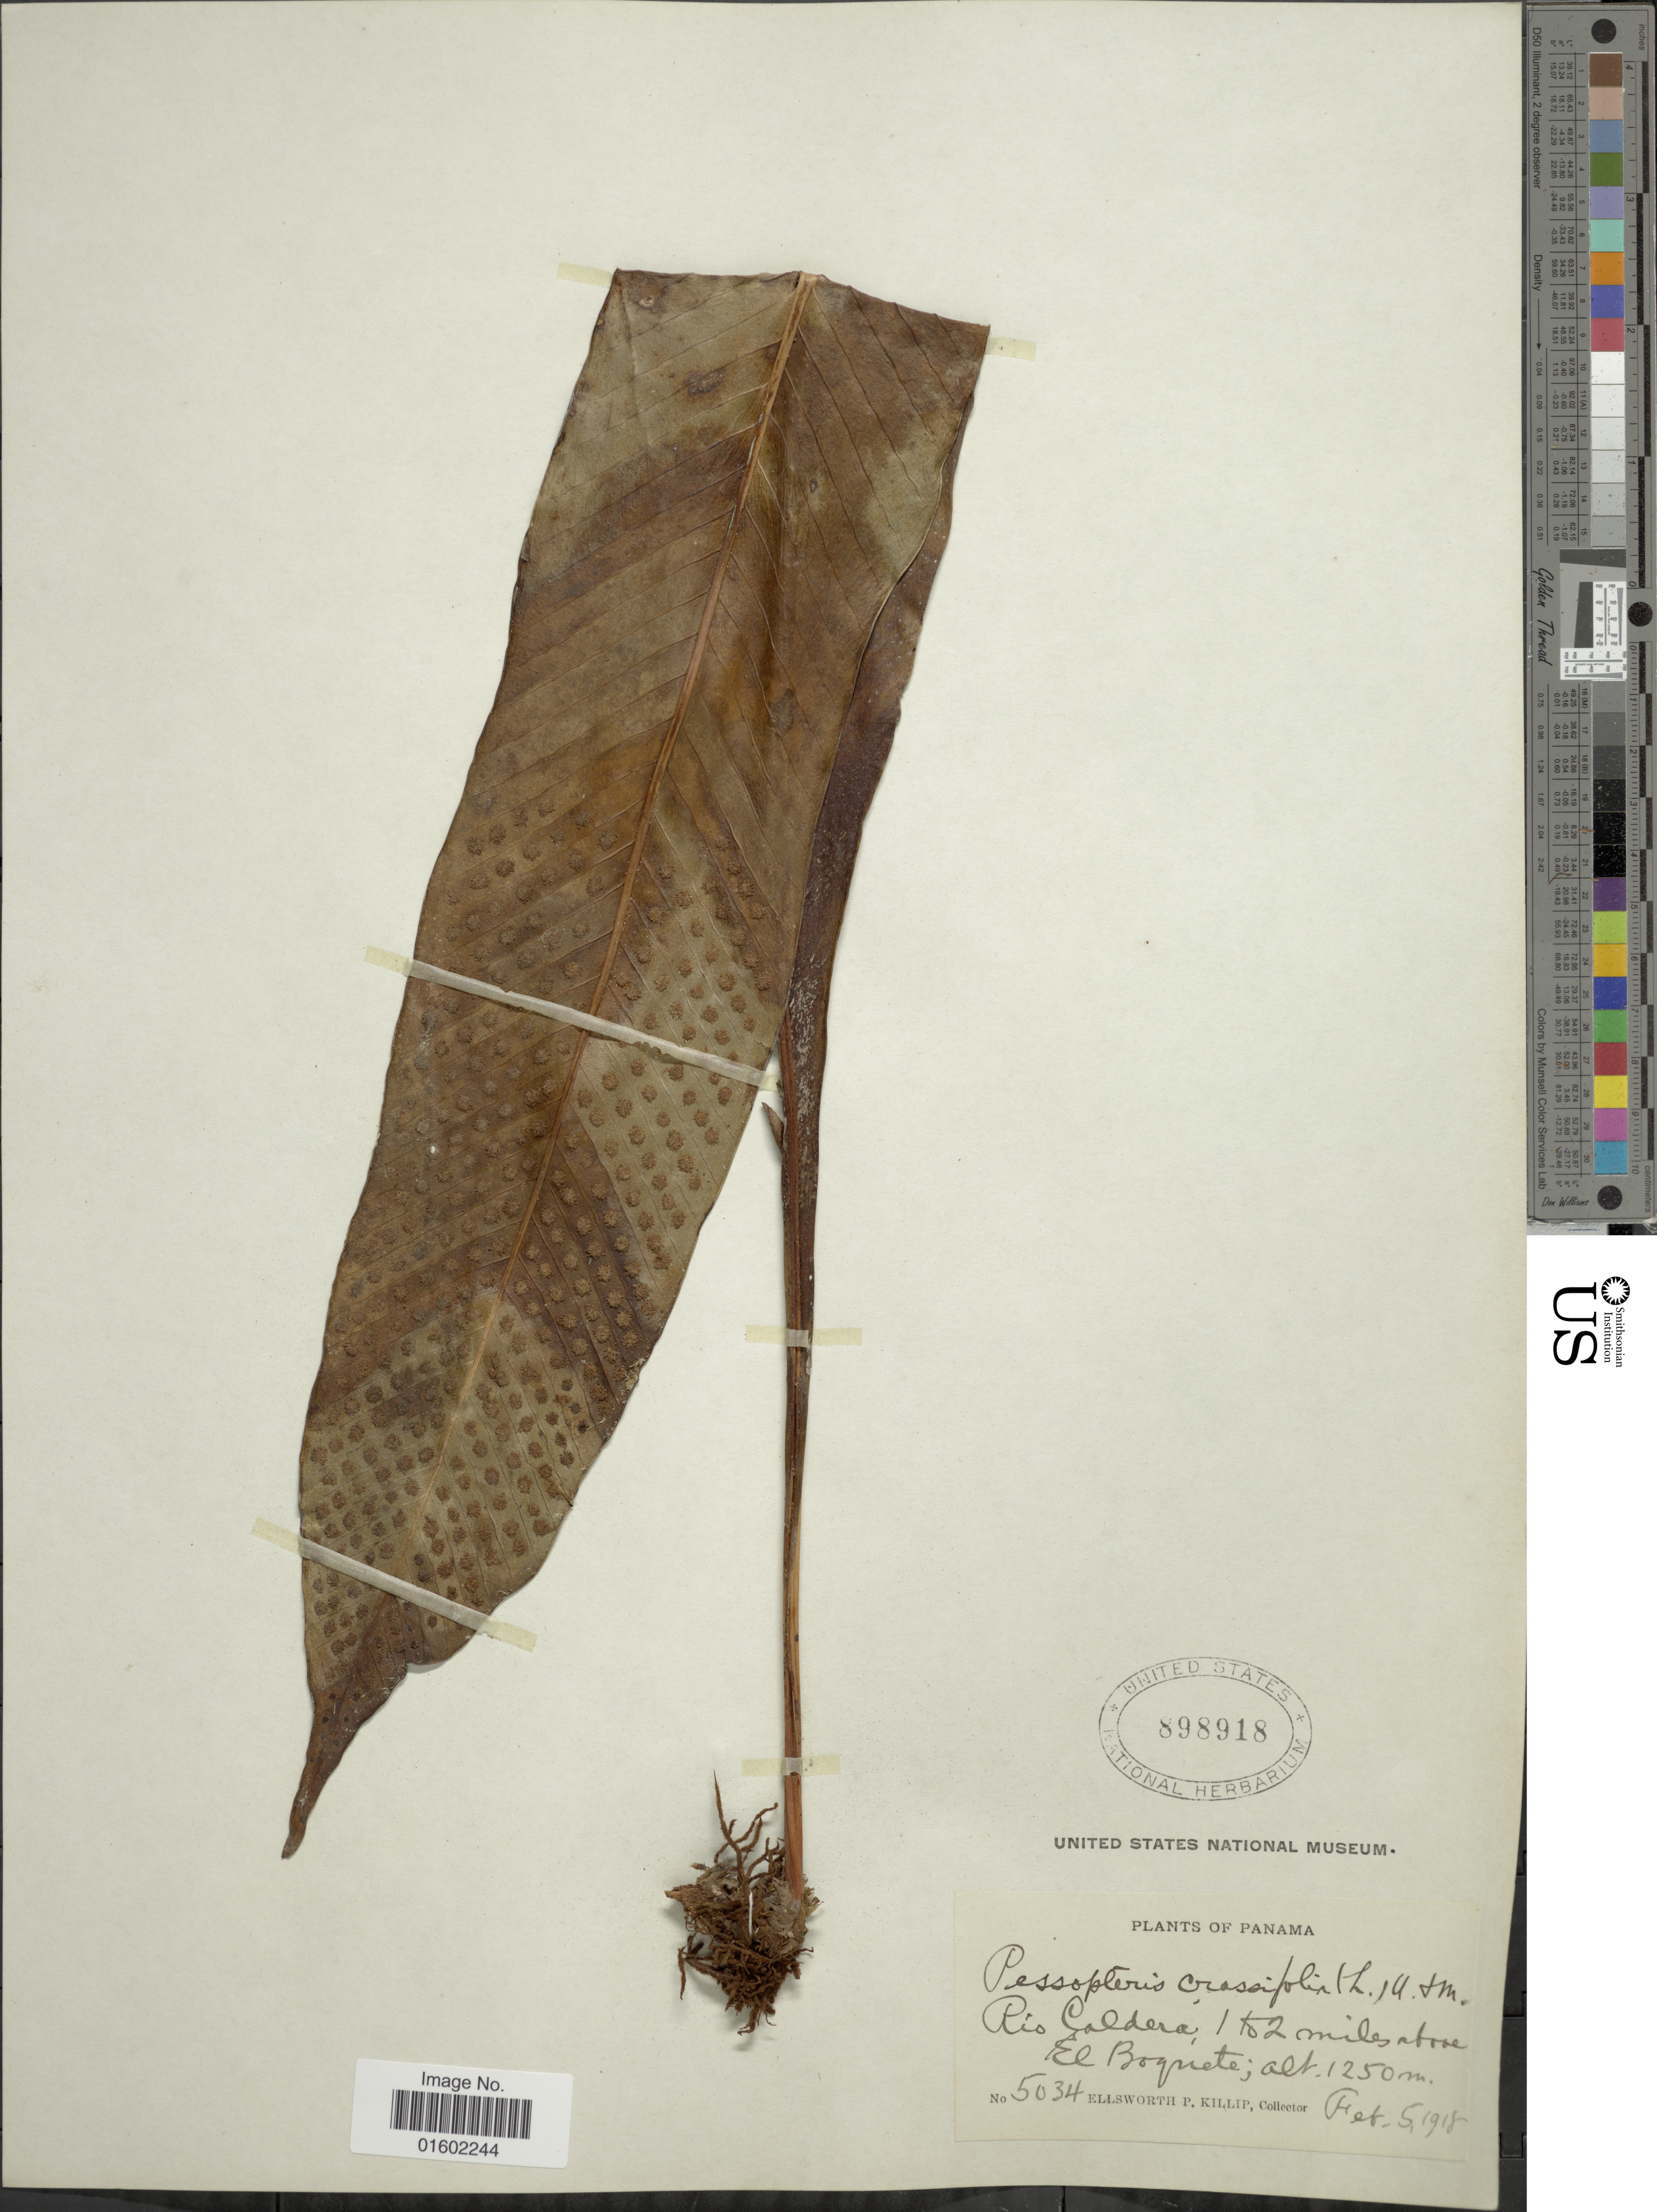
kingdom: Plantae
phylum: Tracheophyta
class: Polypodiopsida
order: Polypodiales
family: Polypodiaceae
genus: Niphidium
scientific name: Niphidium crassifolium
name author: (L.) Lellinger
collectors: E. P. Killip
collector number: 5034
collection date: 1918-02-05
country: Panama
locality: Rio Caldera, 1 to 2 miles above El Boquete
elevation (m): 1250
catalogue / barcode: US 898918